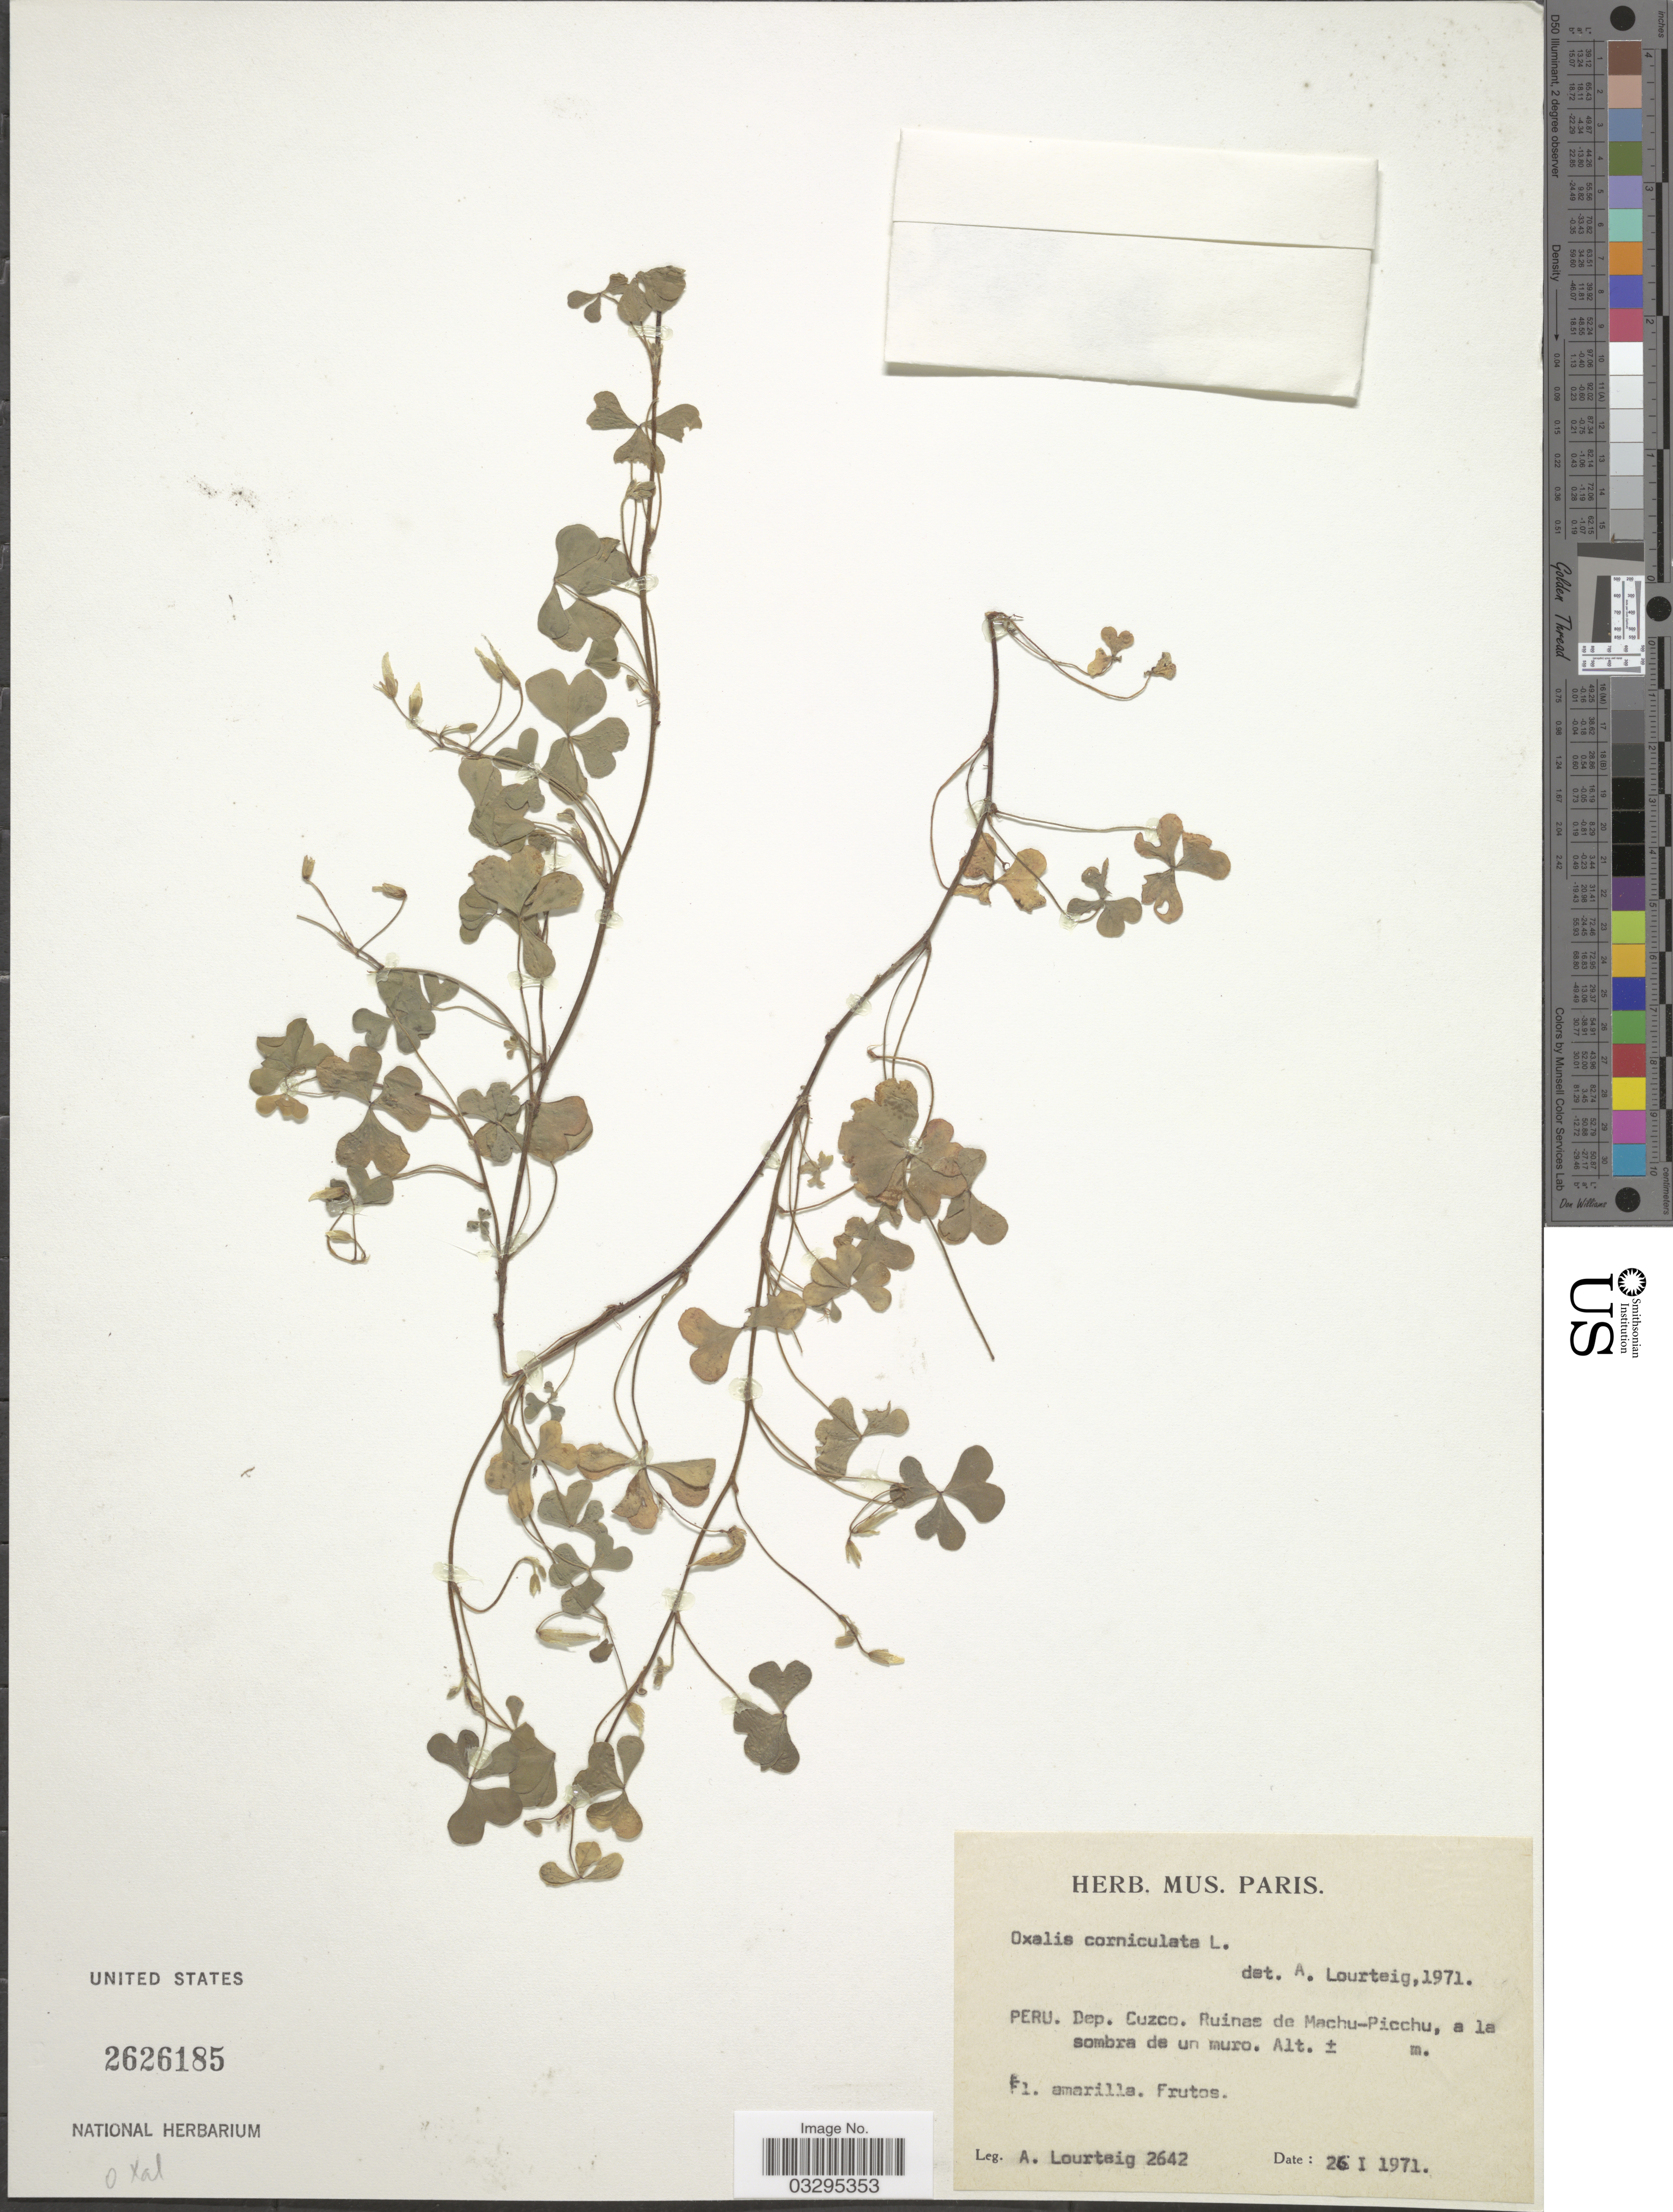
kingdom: Plantae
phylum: Tracheophyta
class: Magnoliopsida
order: Oxalidales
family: Oxalidaceae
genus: Oxalis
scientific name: Oxalis corniculata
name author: L.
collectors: A. Lourteig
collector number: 2642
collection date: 1971-01-26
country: Peru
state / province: Cusco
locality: Dep. Cuzco. Ruinas de Machu-Picchu, a la sombra de un muro.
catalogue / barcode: US 2626185